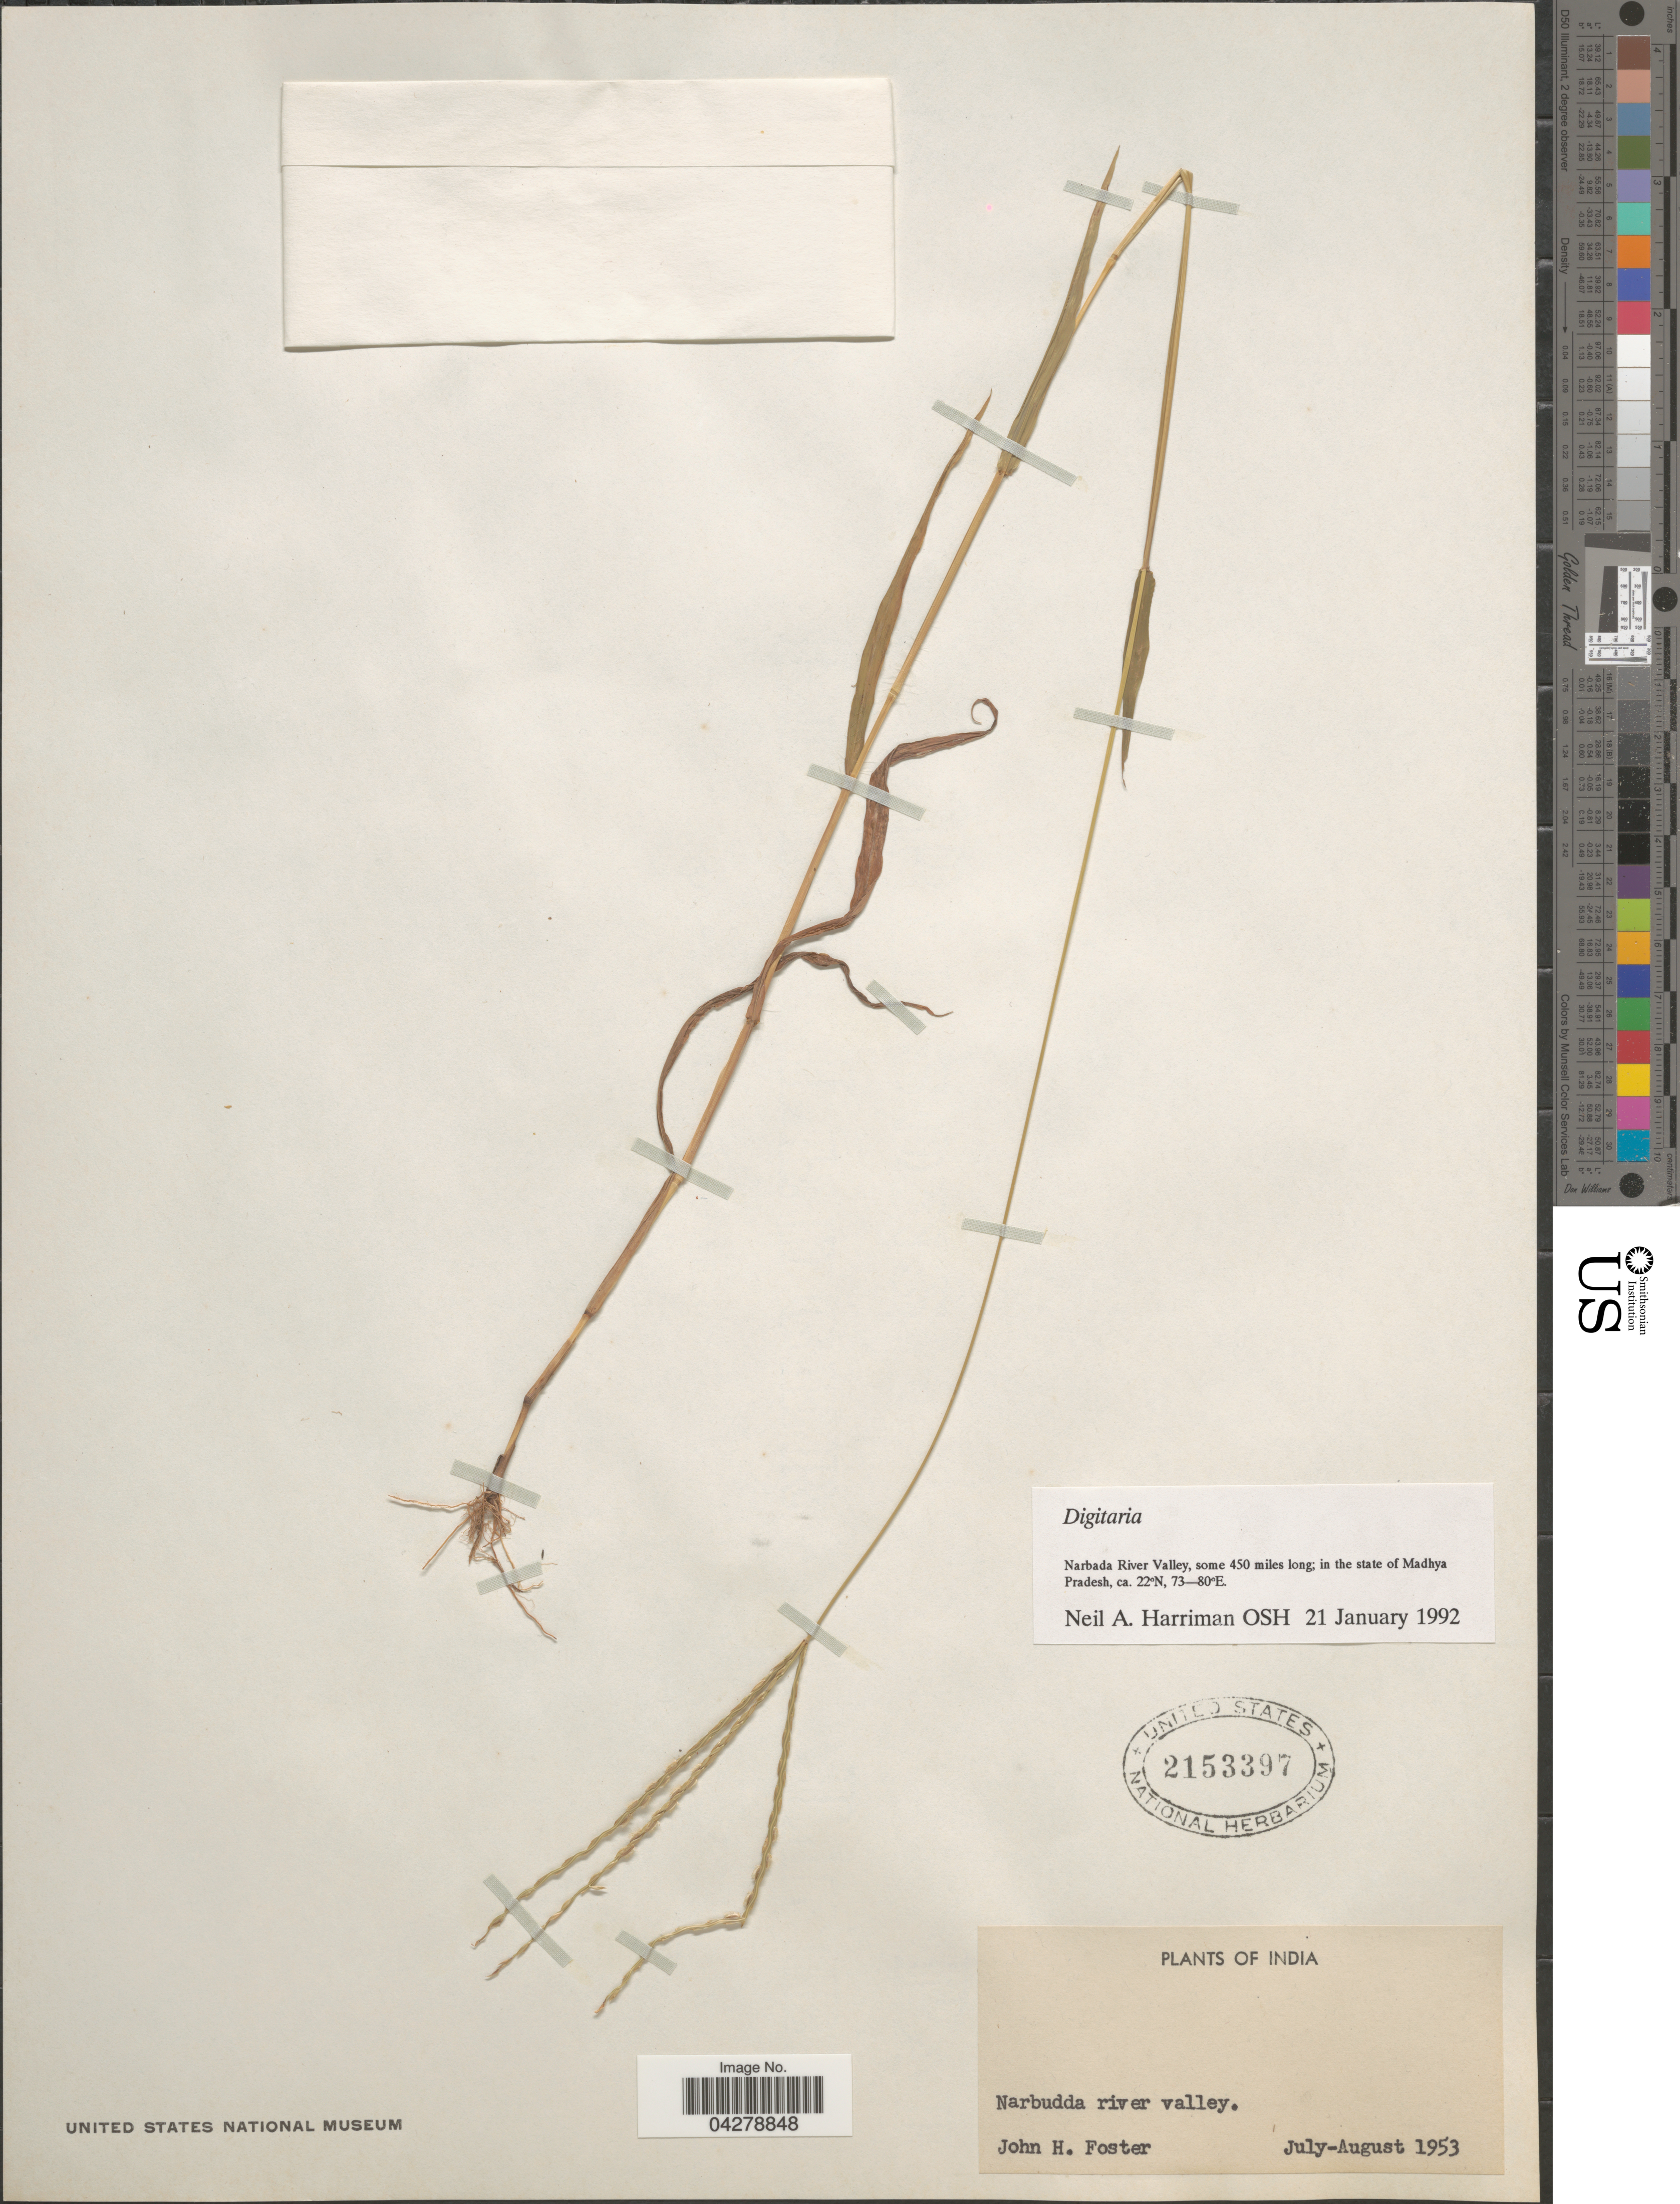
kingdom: Plantae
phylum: Tracheophyta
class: Liliopsida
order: Poales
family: Poaceae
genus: Digitaria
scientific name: Digitaria sp.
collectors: J. Foster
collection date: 1953-07/1953-08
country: India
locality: Narbudda river valley.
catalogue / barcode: US 2153397